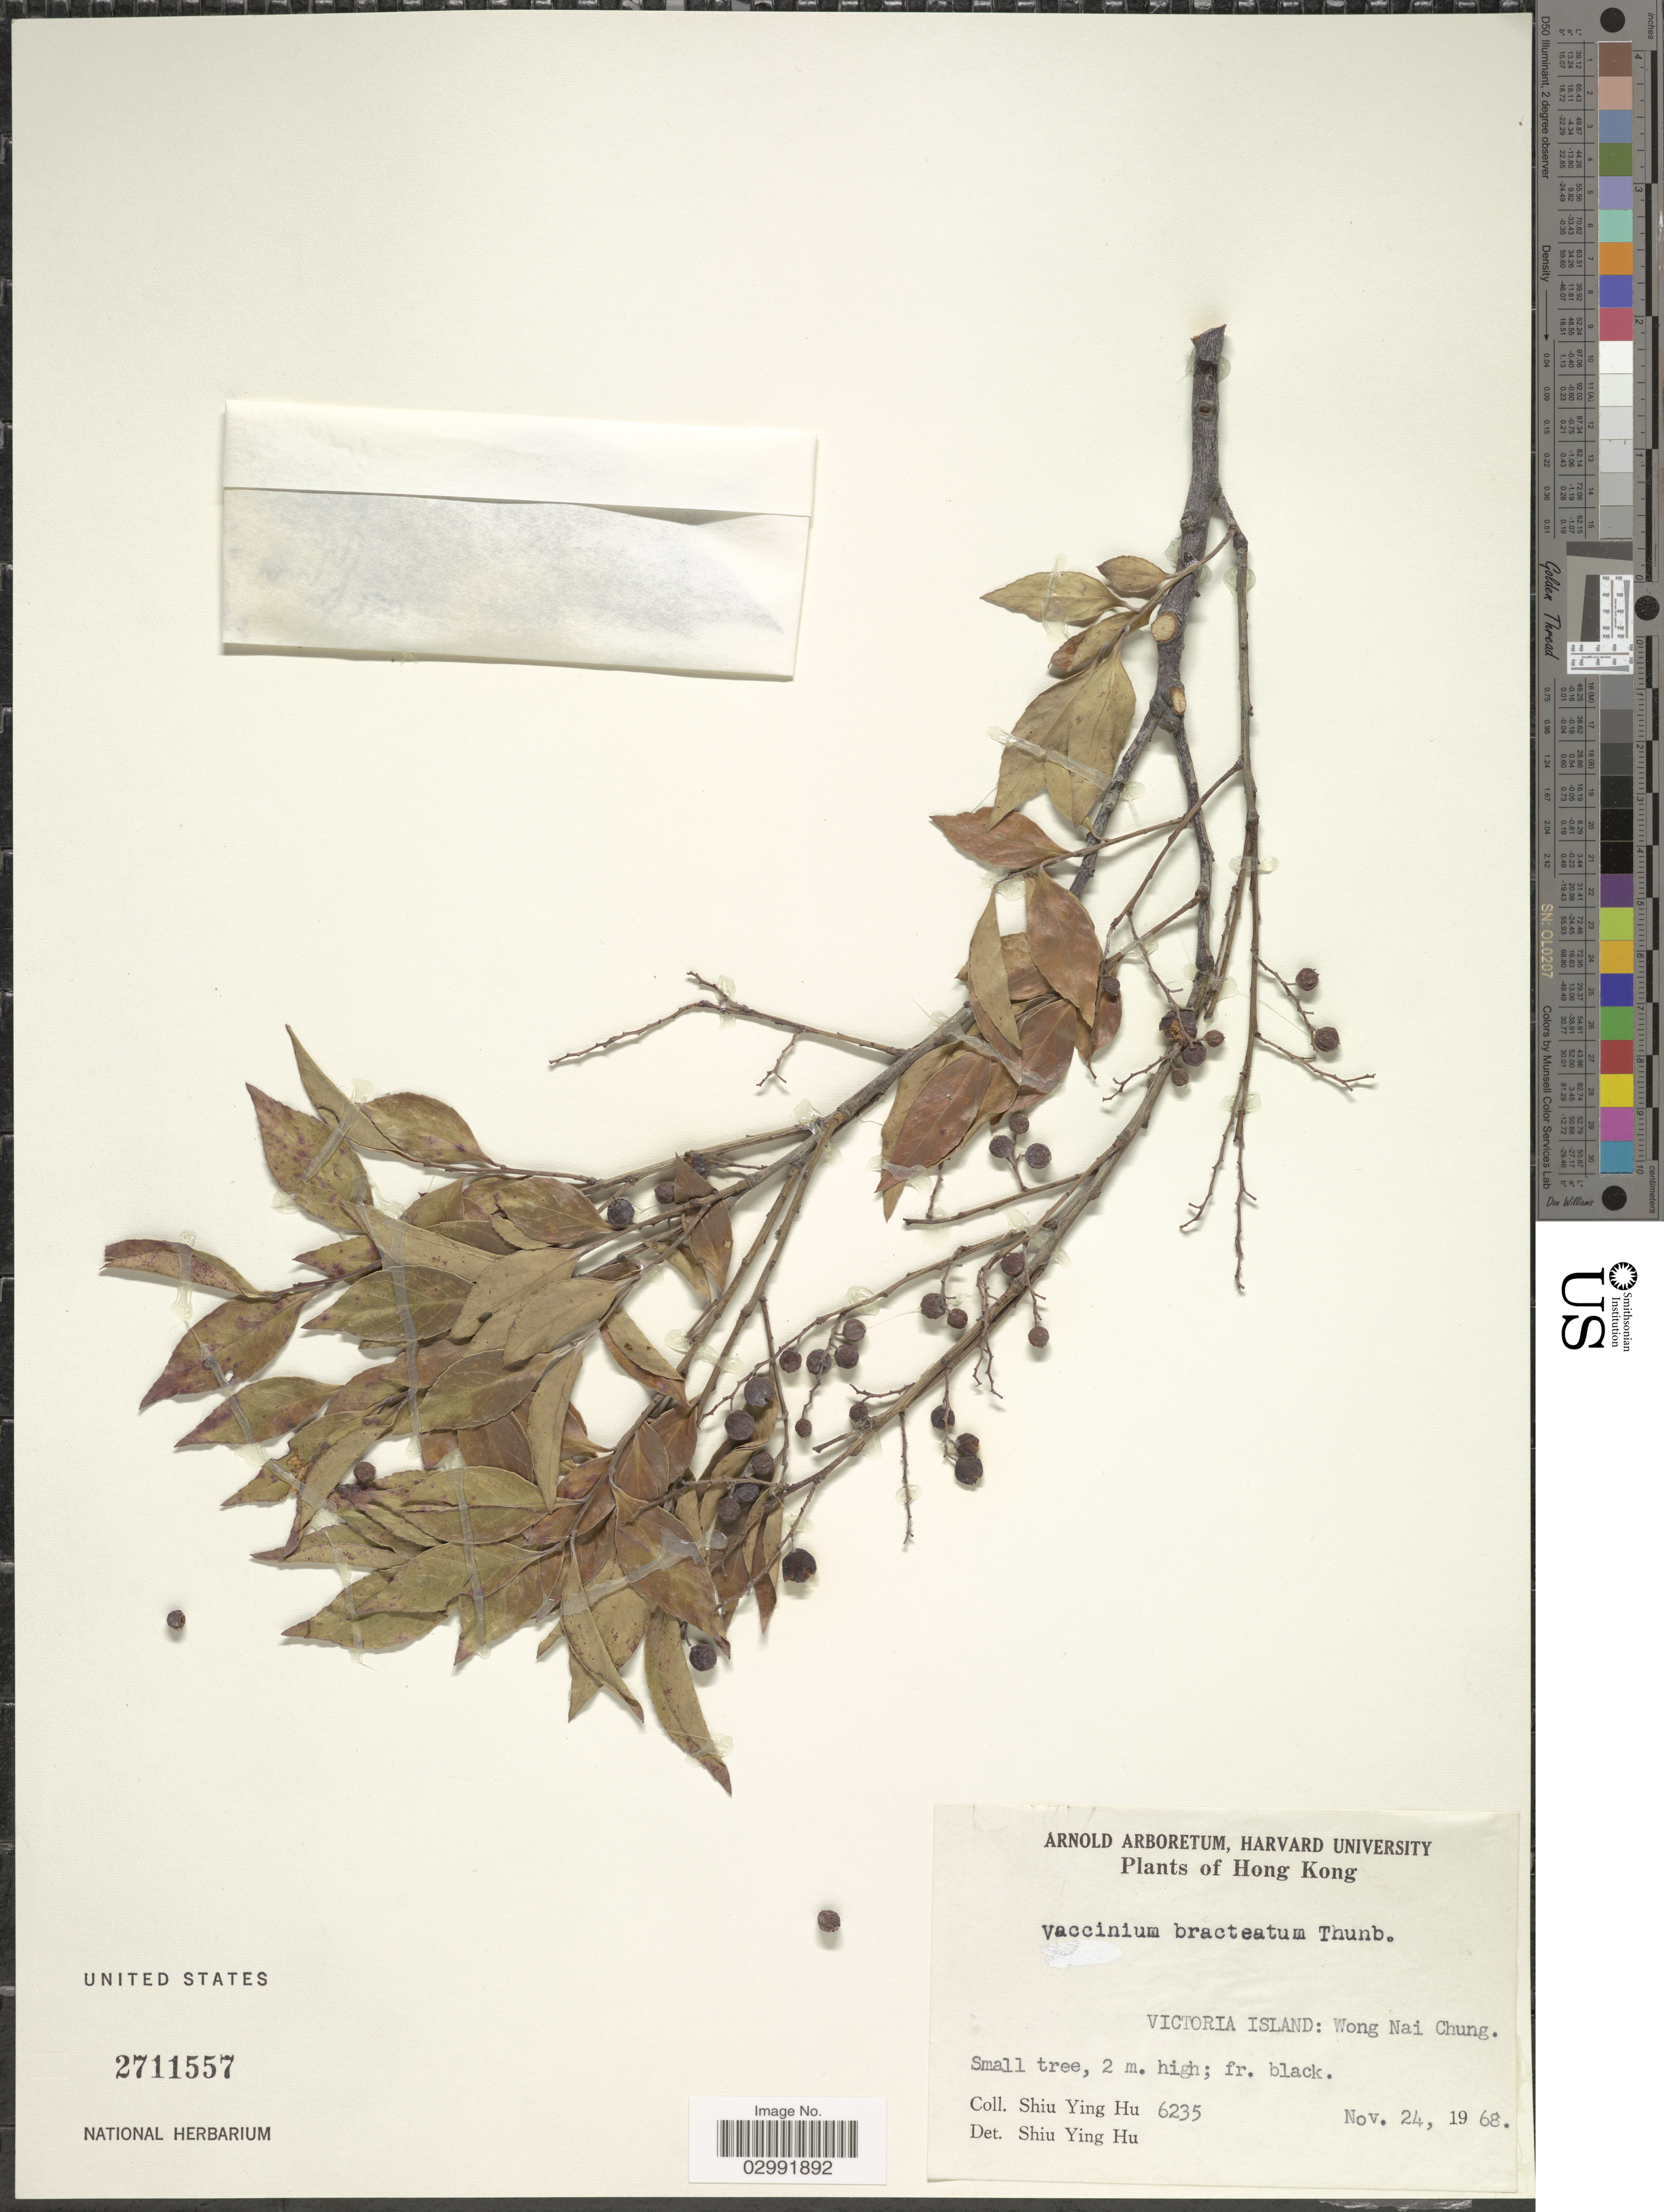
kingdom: Plantae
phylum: Tracheophyta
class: Magnoliopsida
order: Ericales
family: Ericaceae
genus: Vaccinium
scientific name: Vaccinium bracteatum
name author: Thunb.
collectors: S. Y. Hu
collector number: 6235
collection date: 1968-11-24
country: China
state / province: Hong Kong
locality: Victoria Island: Wong Nai Chung.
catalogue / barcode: US 2711557